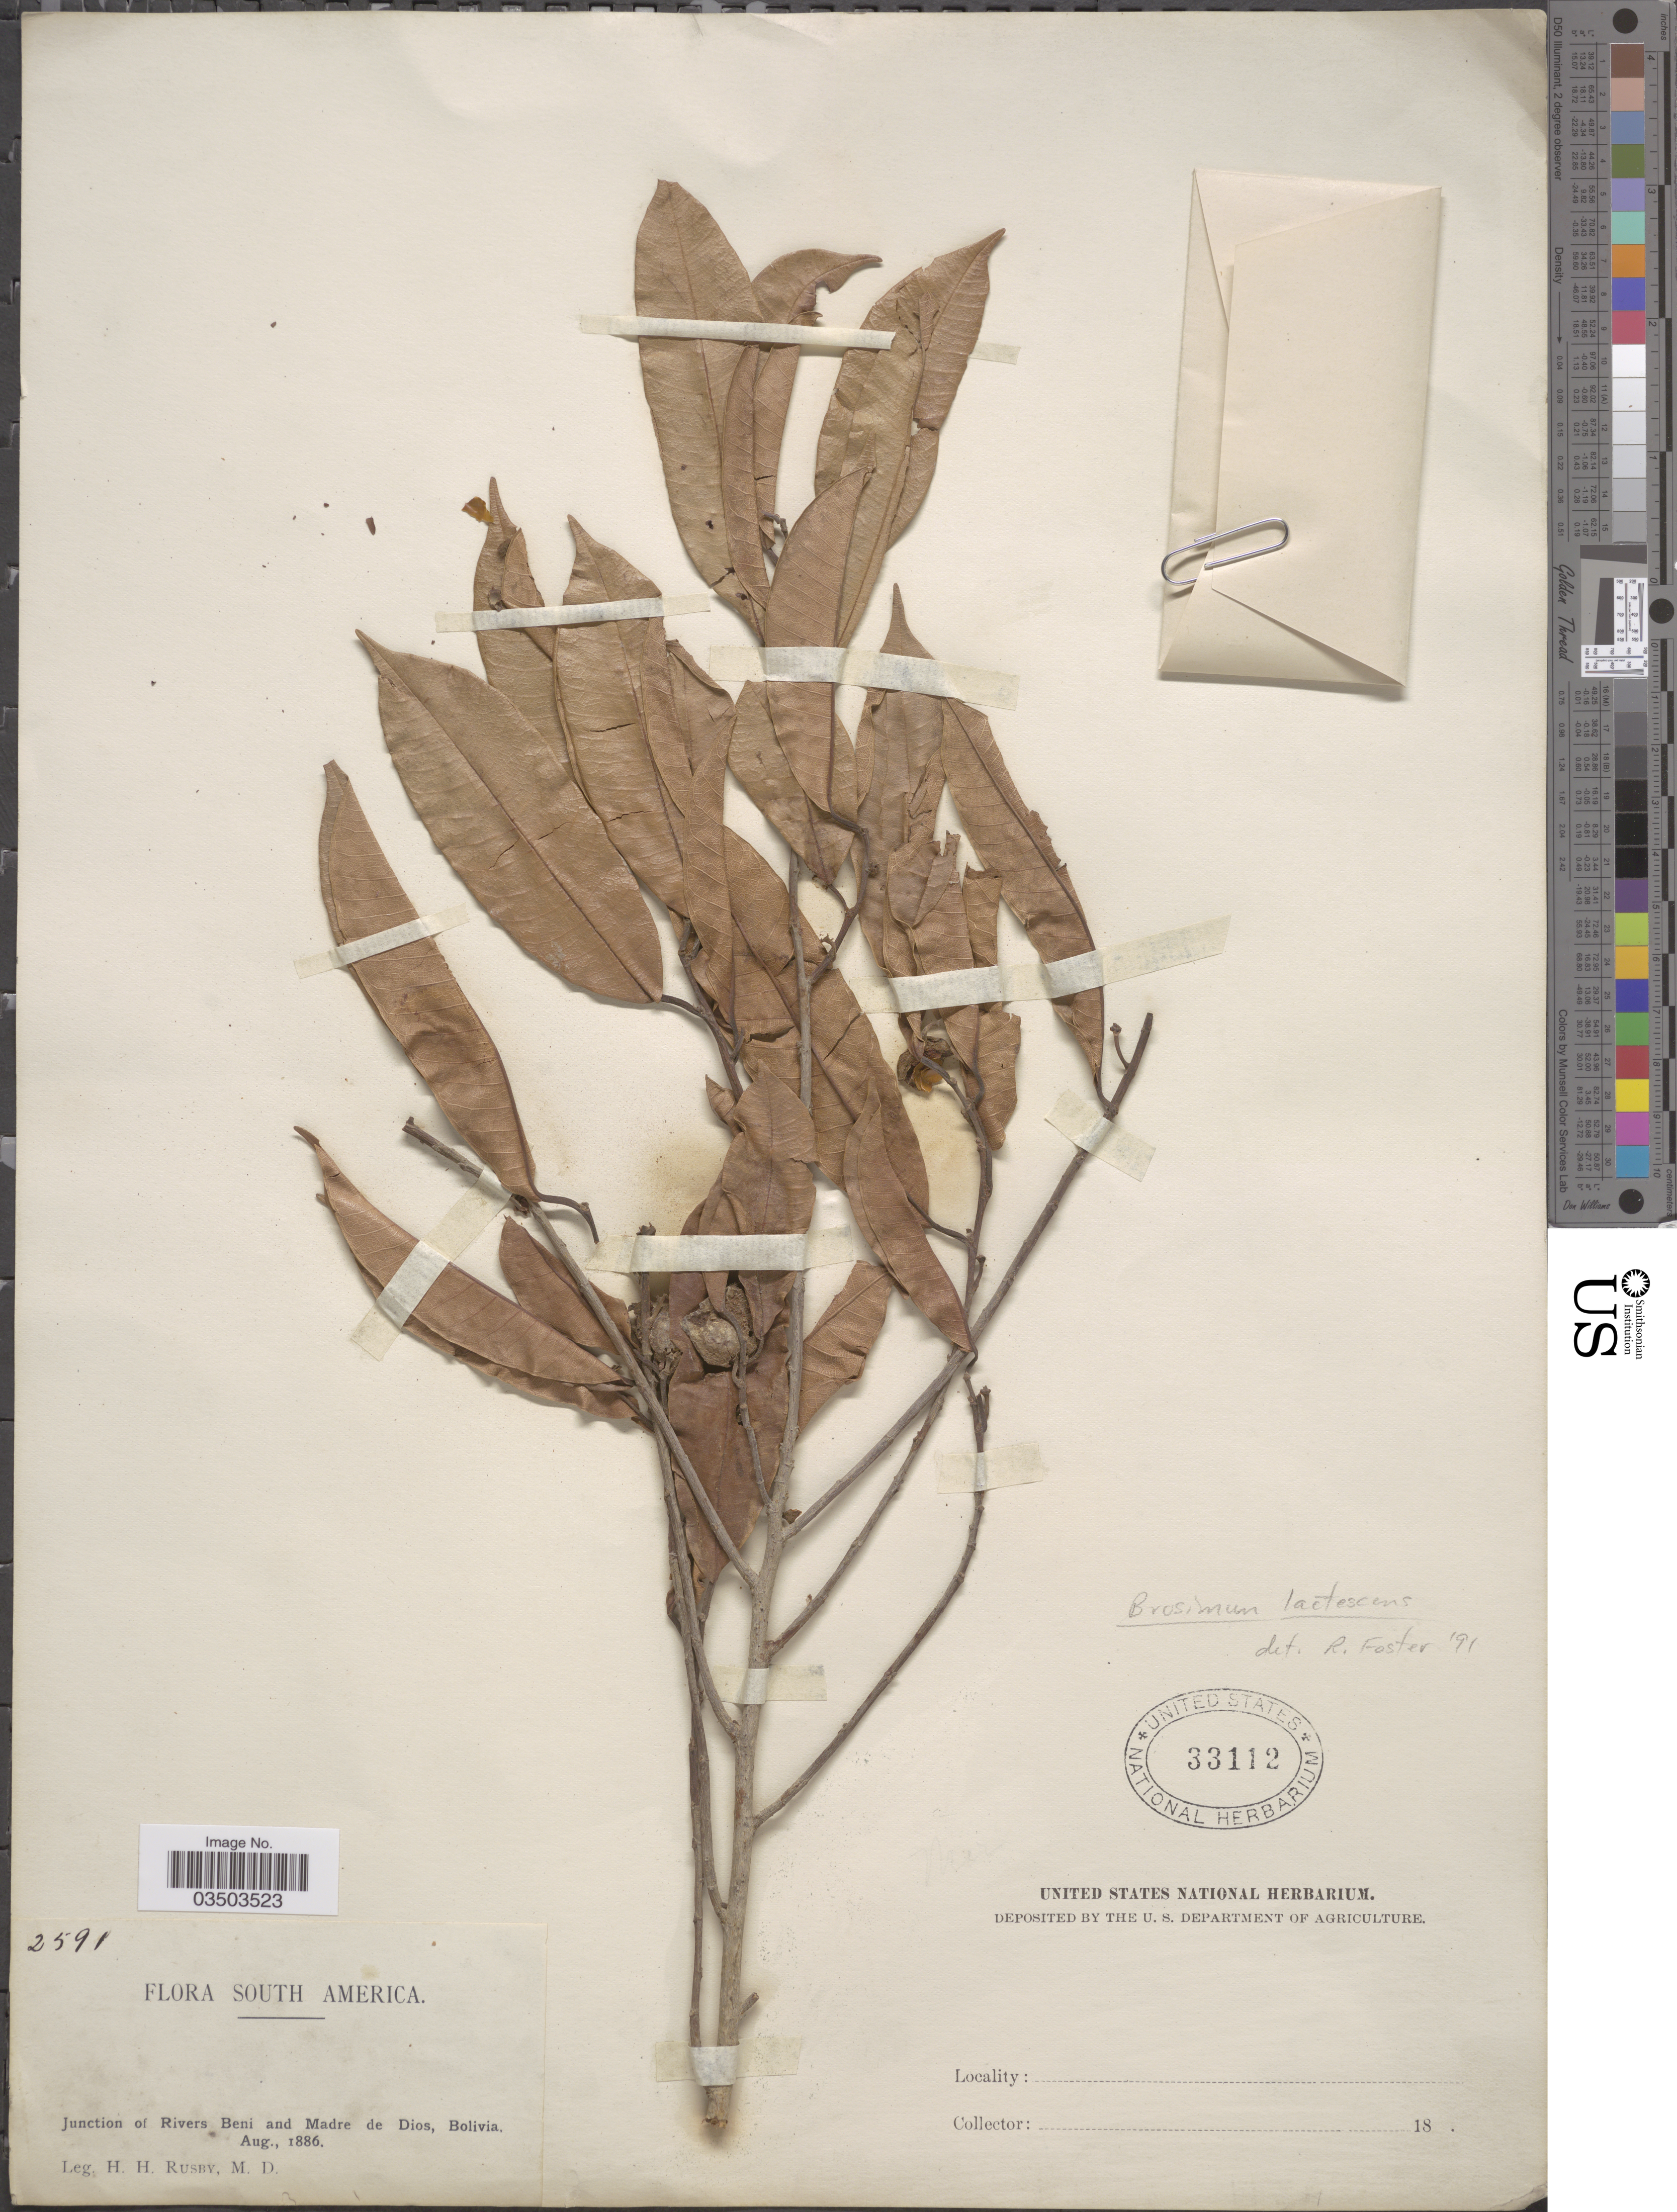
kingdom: Plantae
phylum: Tracheophyta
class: Magnoliopsida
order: Rosales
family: Moraceae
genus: Brosimum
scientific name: Brosimum lactescens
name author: (S. Moore) C.C. Berg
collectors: H. H. Rusby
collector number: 2591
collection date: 1886-08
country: Bolivia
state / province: Beni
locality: Junction of Rivers Beni and Madre de Dios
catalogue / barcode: US 33112